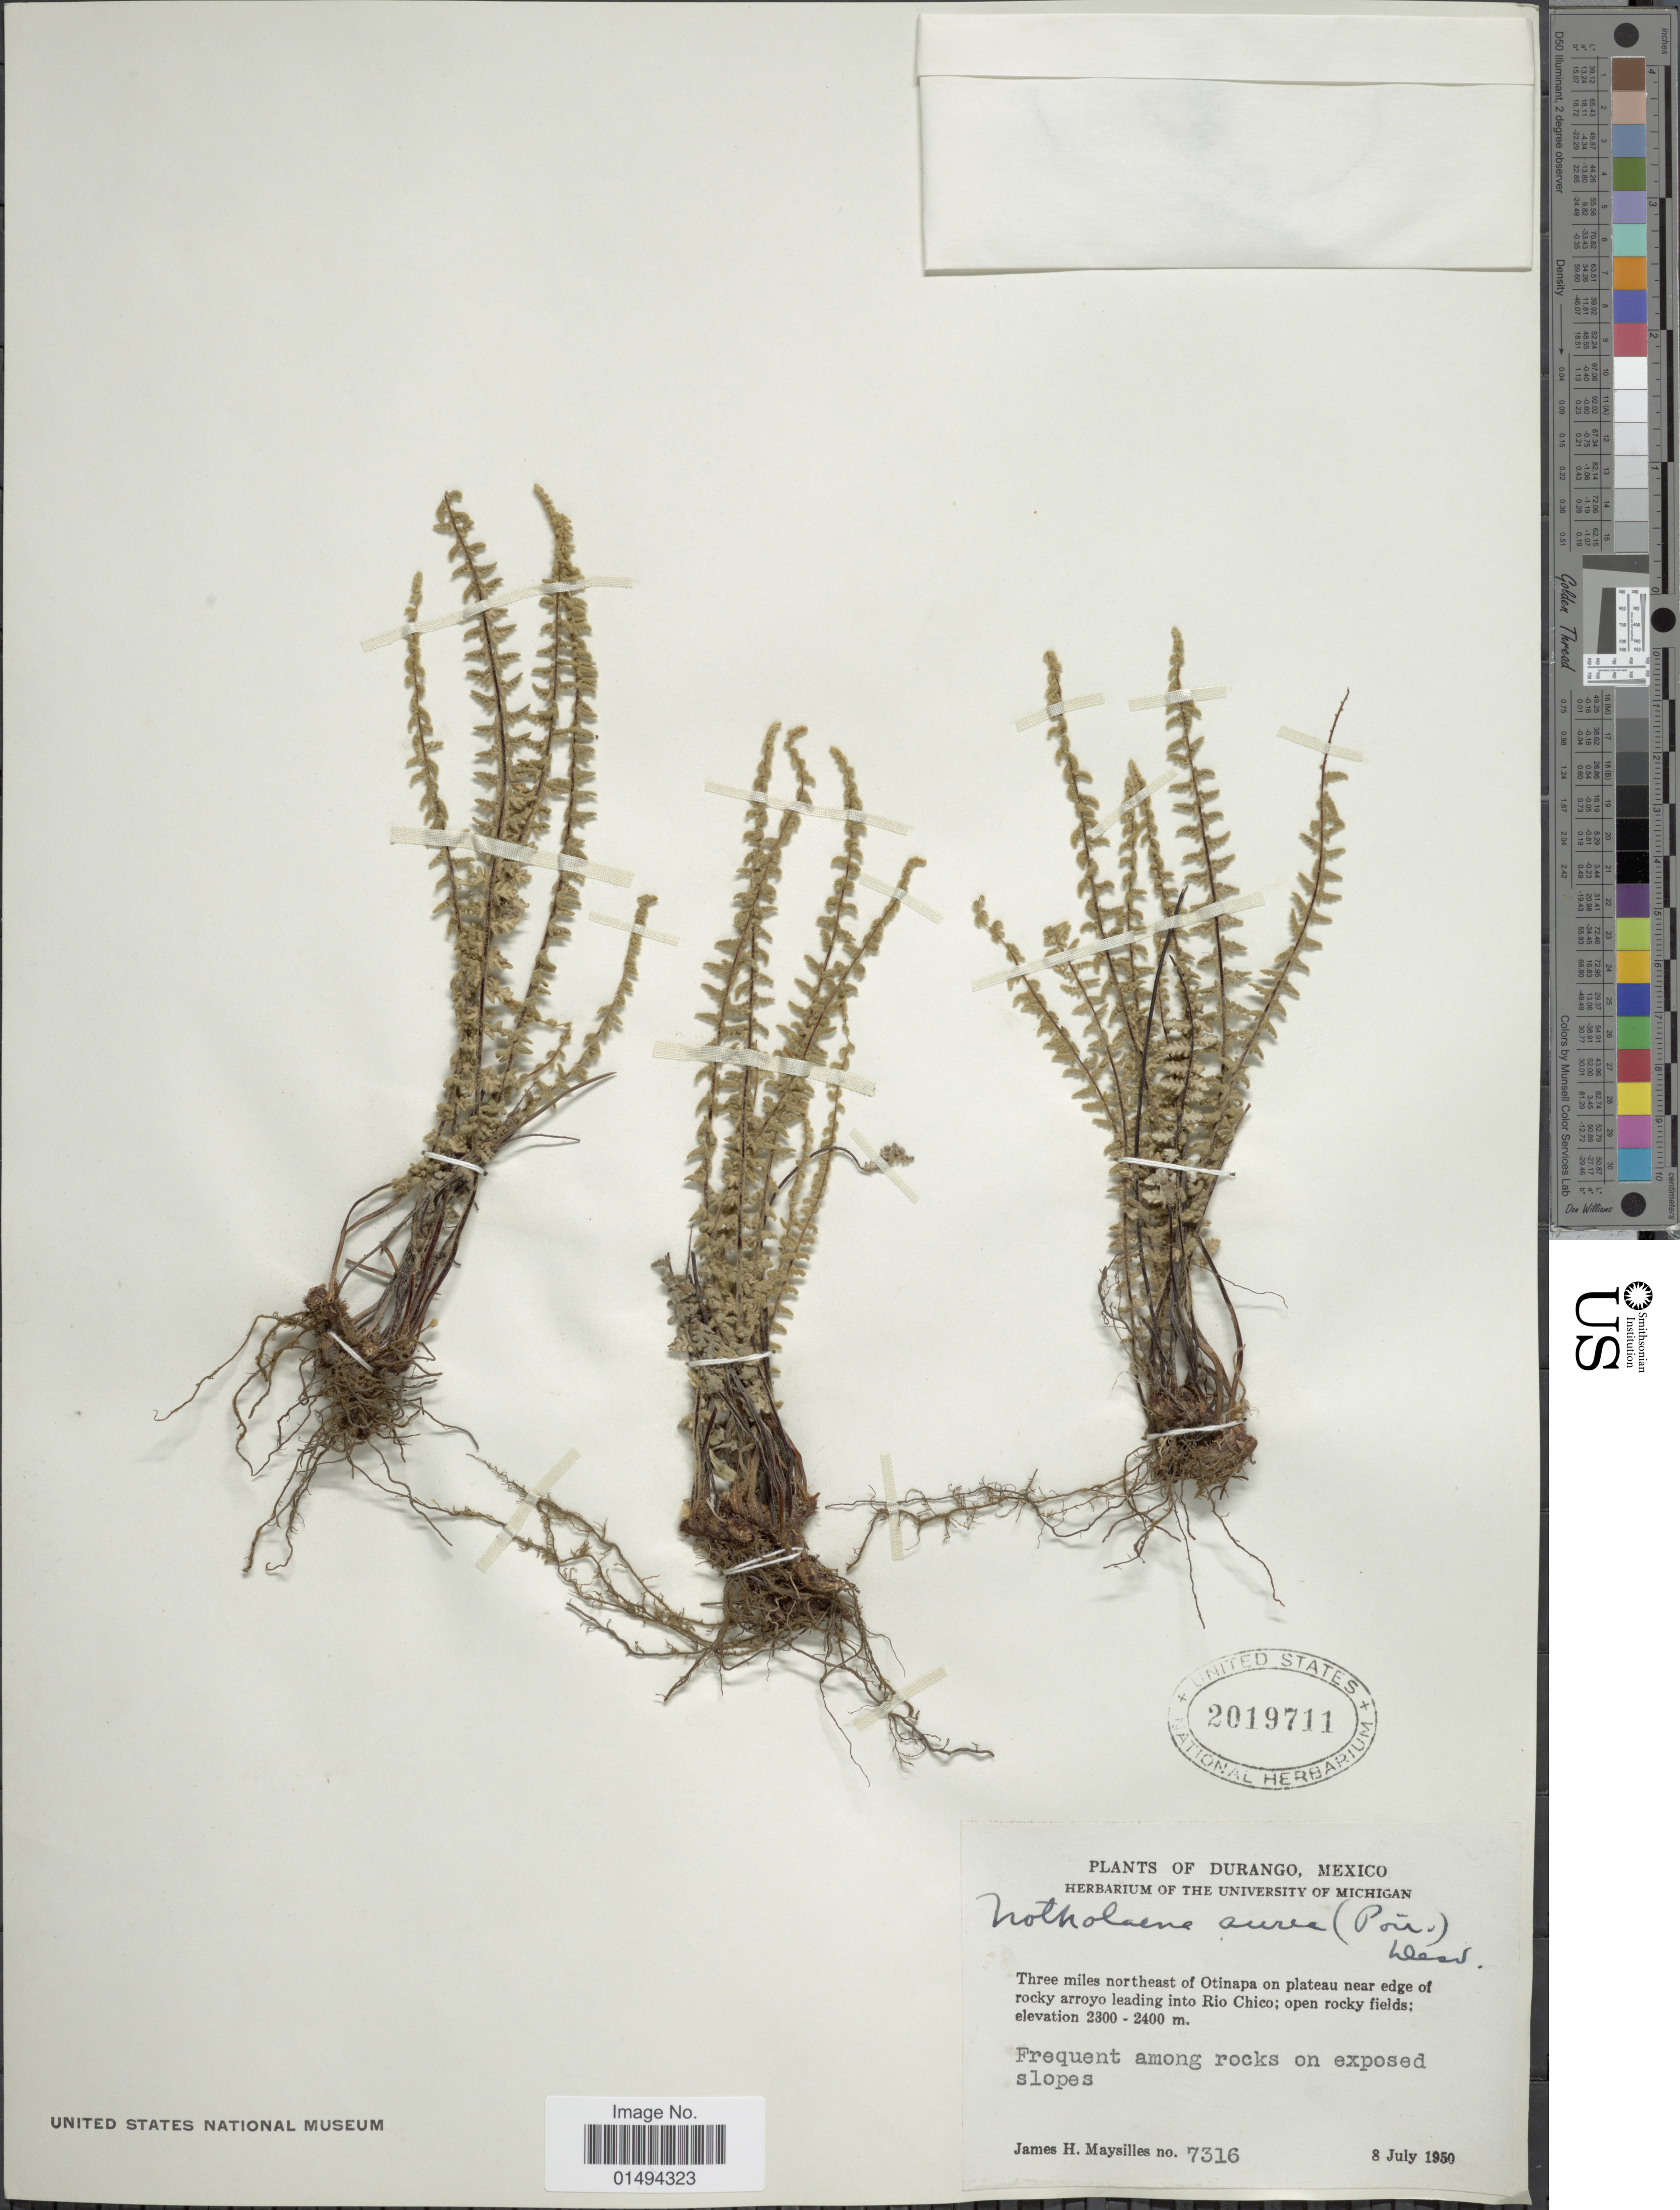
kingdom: Plantae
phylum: Tracheophyta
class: Polypodiopsida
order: Polypodiales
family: Pteridaceae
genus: Myriopteris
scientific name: Myriopteris aurea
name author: (Poir.) Grusz & Windham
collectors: J. Maysilles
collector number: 7316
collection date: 1950-07-08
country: Mexico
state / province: Durango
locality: Three miles northeast of Otinapa on plateau near edge of rocky arroyo leading into Rio Chico; open rocky fields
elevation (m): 2300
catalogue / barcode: US 2019711